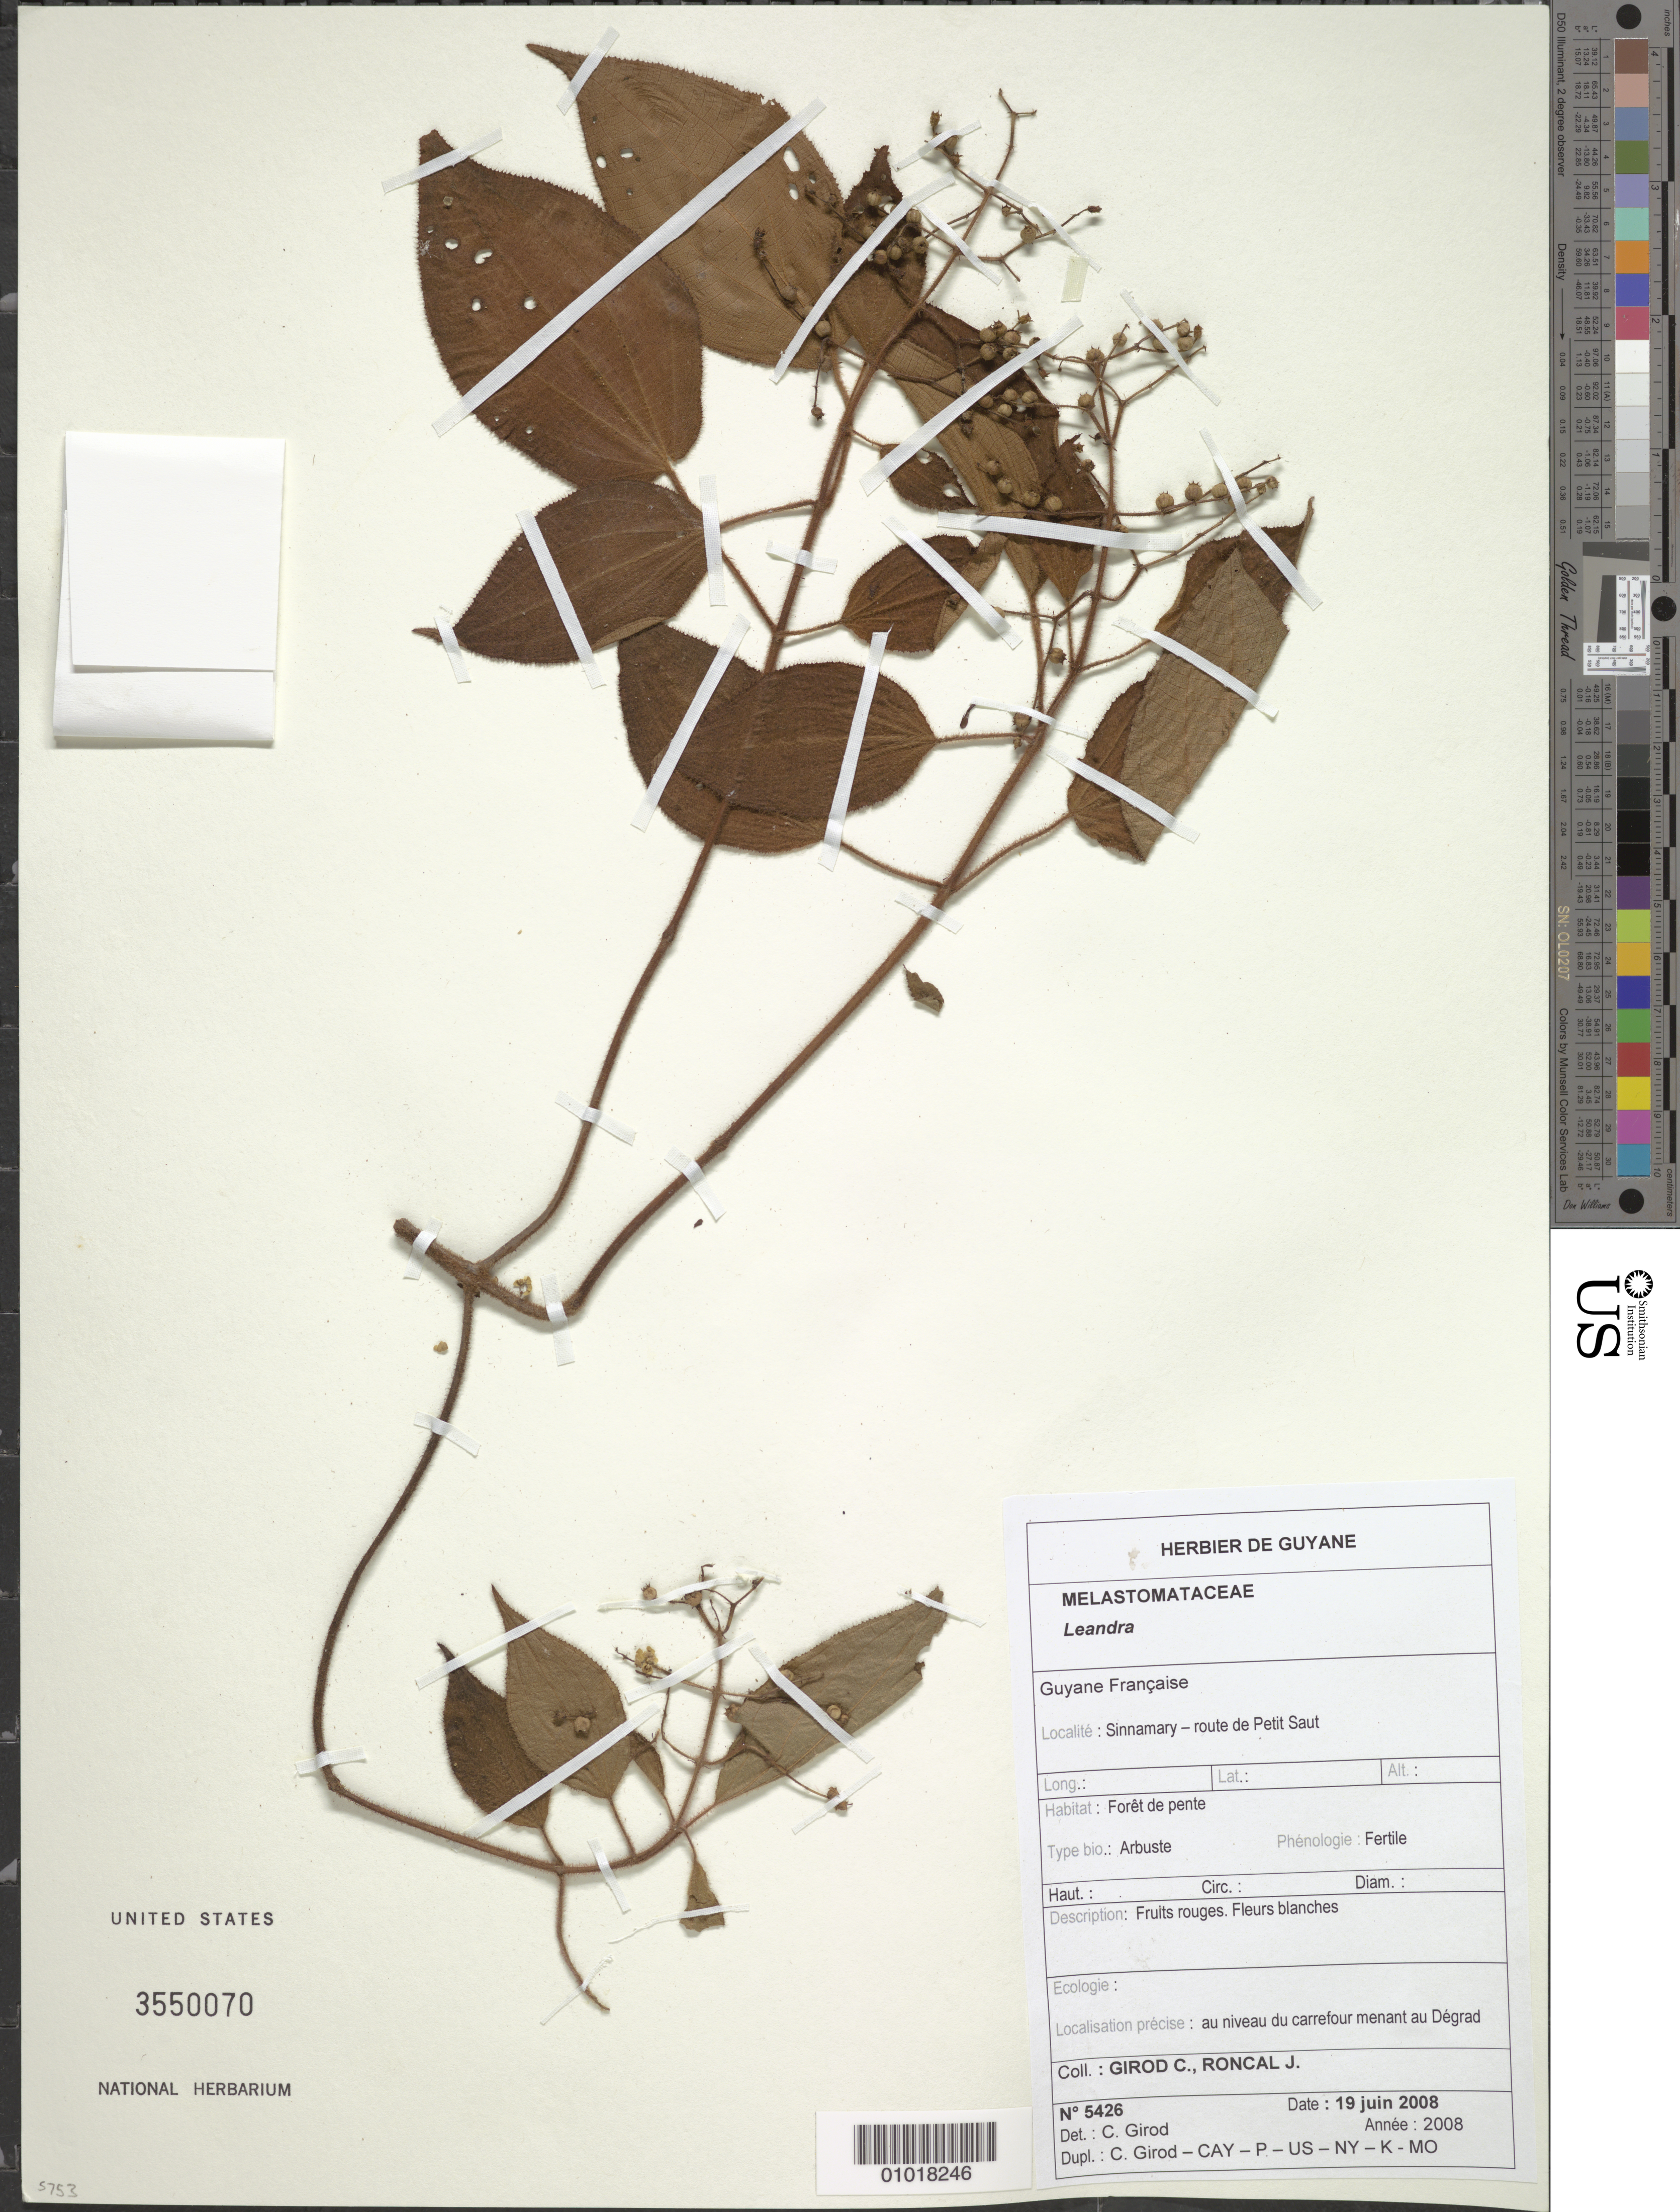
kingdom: Plantae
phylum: Tracheophyta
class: Magnoliopsida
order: Myrtales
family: Melastomataceae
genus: Leandra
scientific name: Leandra sp.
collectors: C. Girod & J. Roncal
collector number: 5426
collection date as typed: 19-Jun-08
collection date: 2008-06-19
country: French Guiana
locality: Sinnamary - route de Petit Saut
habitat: Foret de pente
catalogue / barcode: US 3550070